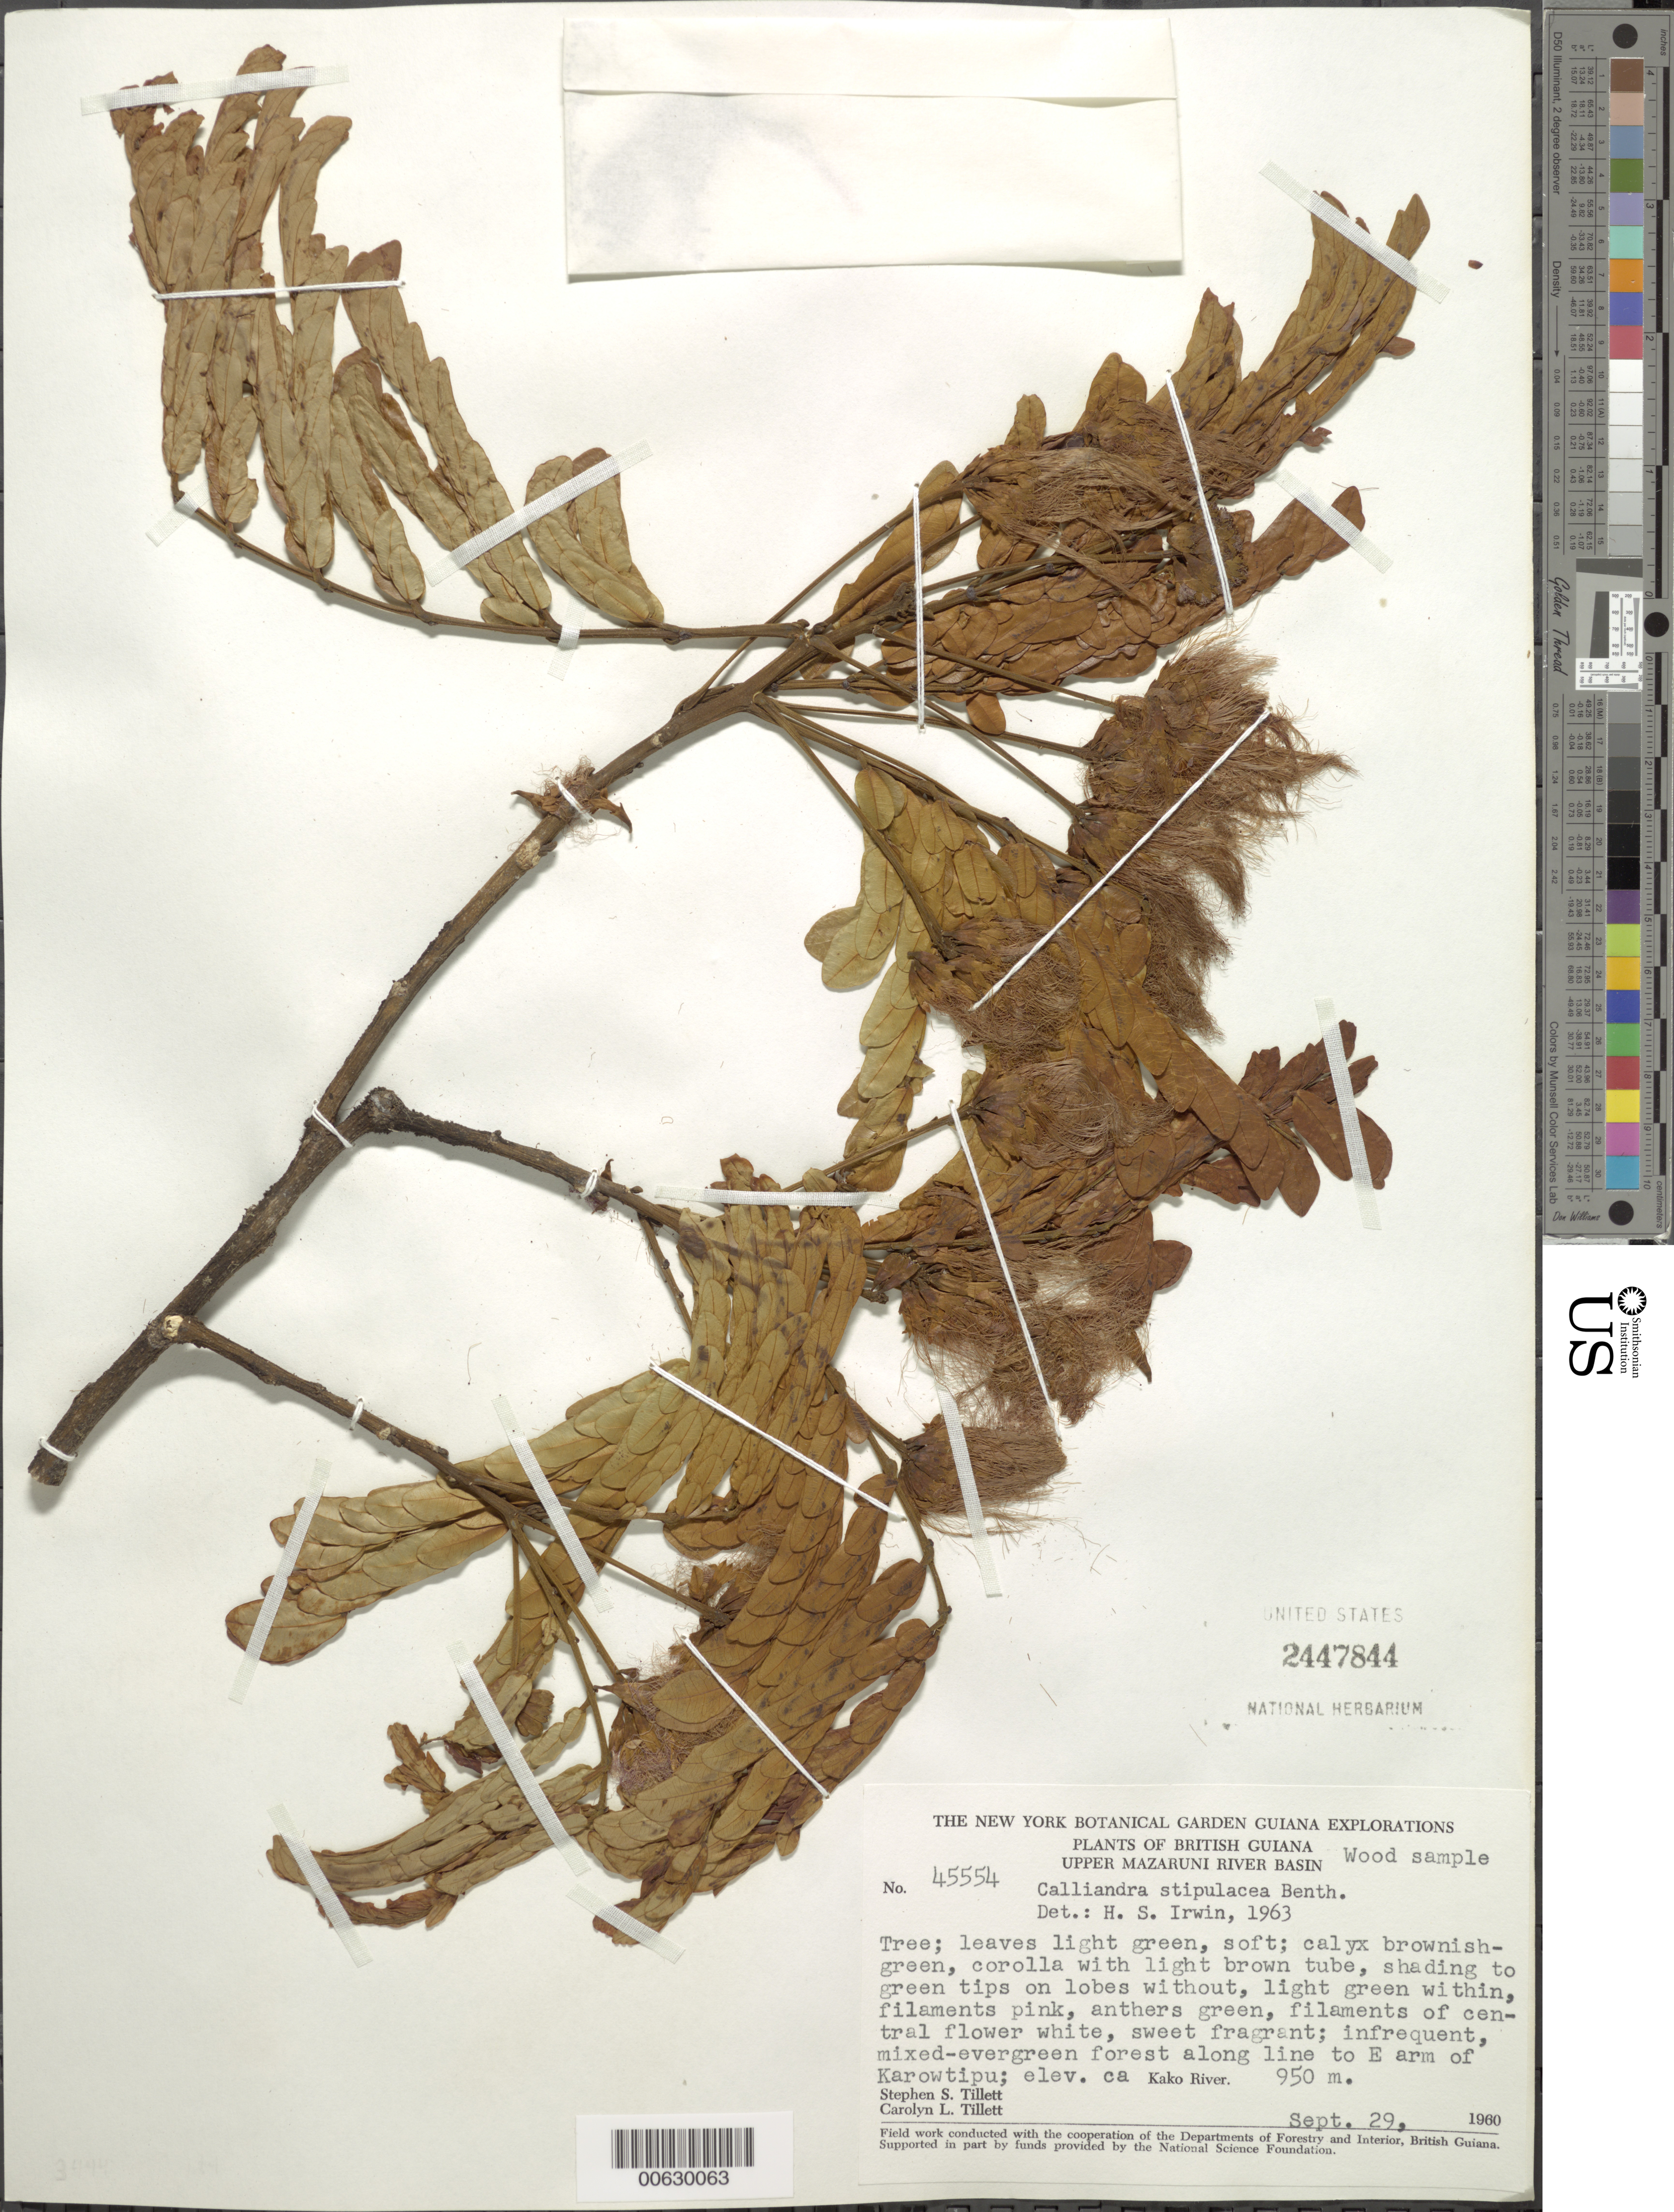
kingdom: Plantae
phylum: Tracheophyta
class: Magnoliopsida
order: Fabales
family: Fabaceae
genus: Calliandra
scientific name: Calliandra laxa var. stipulacea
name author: (Benth.) Barneby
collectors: S. S. Tillett, C. L. Tillett & R. Boyan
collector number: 45554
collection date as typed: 29-Sep-60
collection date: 1960-09-29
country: Guyana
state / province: Cuyuni-Mazaruni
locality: Karowtipu, E end of, Kako R., upper Mazaruni River Basin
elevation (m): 950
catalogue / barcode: US 2447844